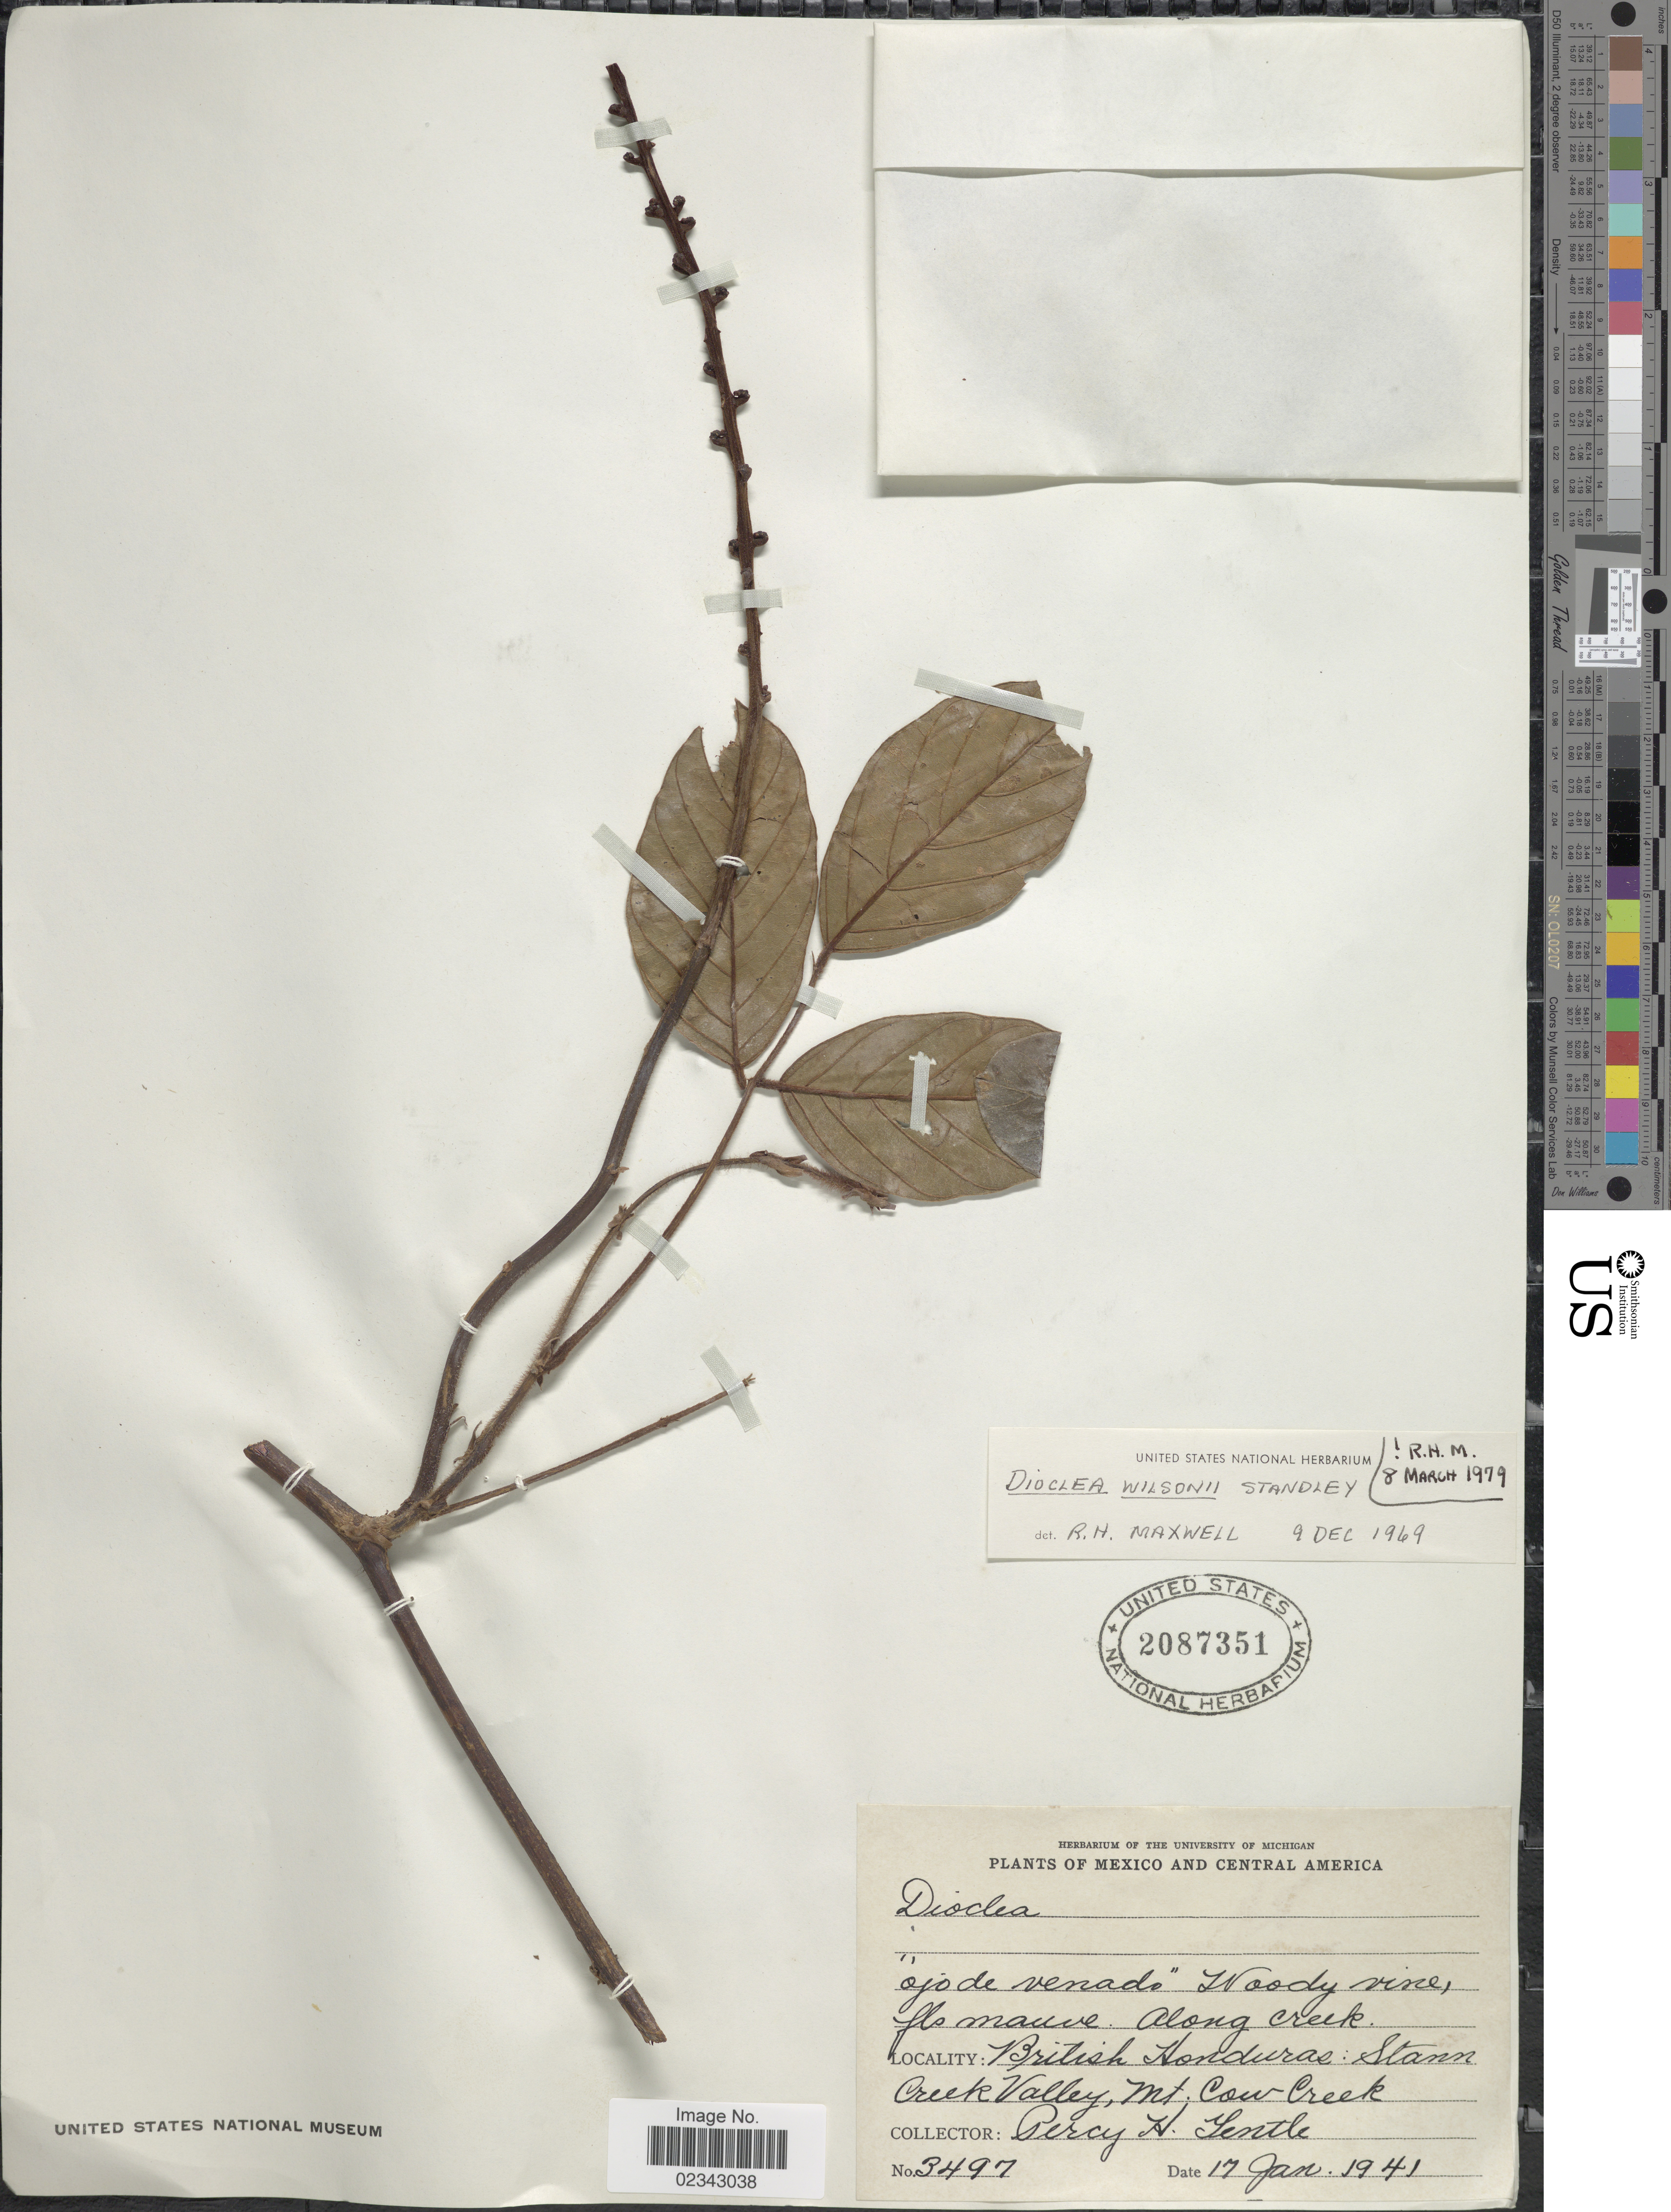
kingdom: Plantae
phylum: Tracheophyta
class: Magnoliopsida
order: Fabales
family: Fabaceae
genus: Macropsychanthus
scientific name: Macropsychanthus wilsonii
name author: (Standl.) L.P. Queiroz & Snak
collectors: P. H. Gentle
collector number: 3497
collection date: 1941-01-17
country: Belize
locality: Woods vine, Along creek. British Honduras: Stann Creek Valley, Mt. Cow creek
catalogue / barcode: US 2087351